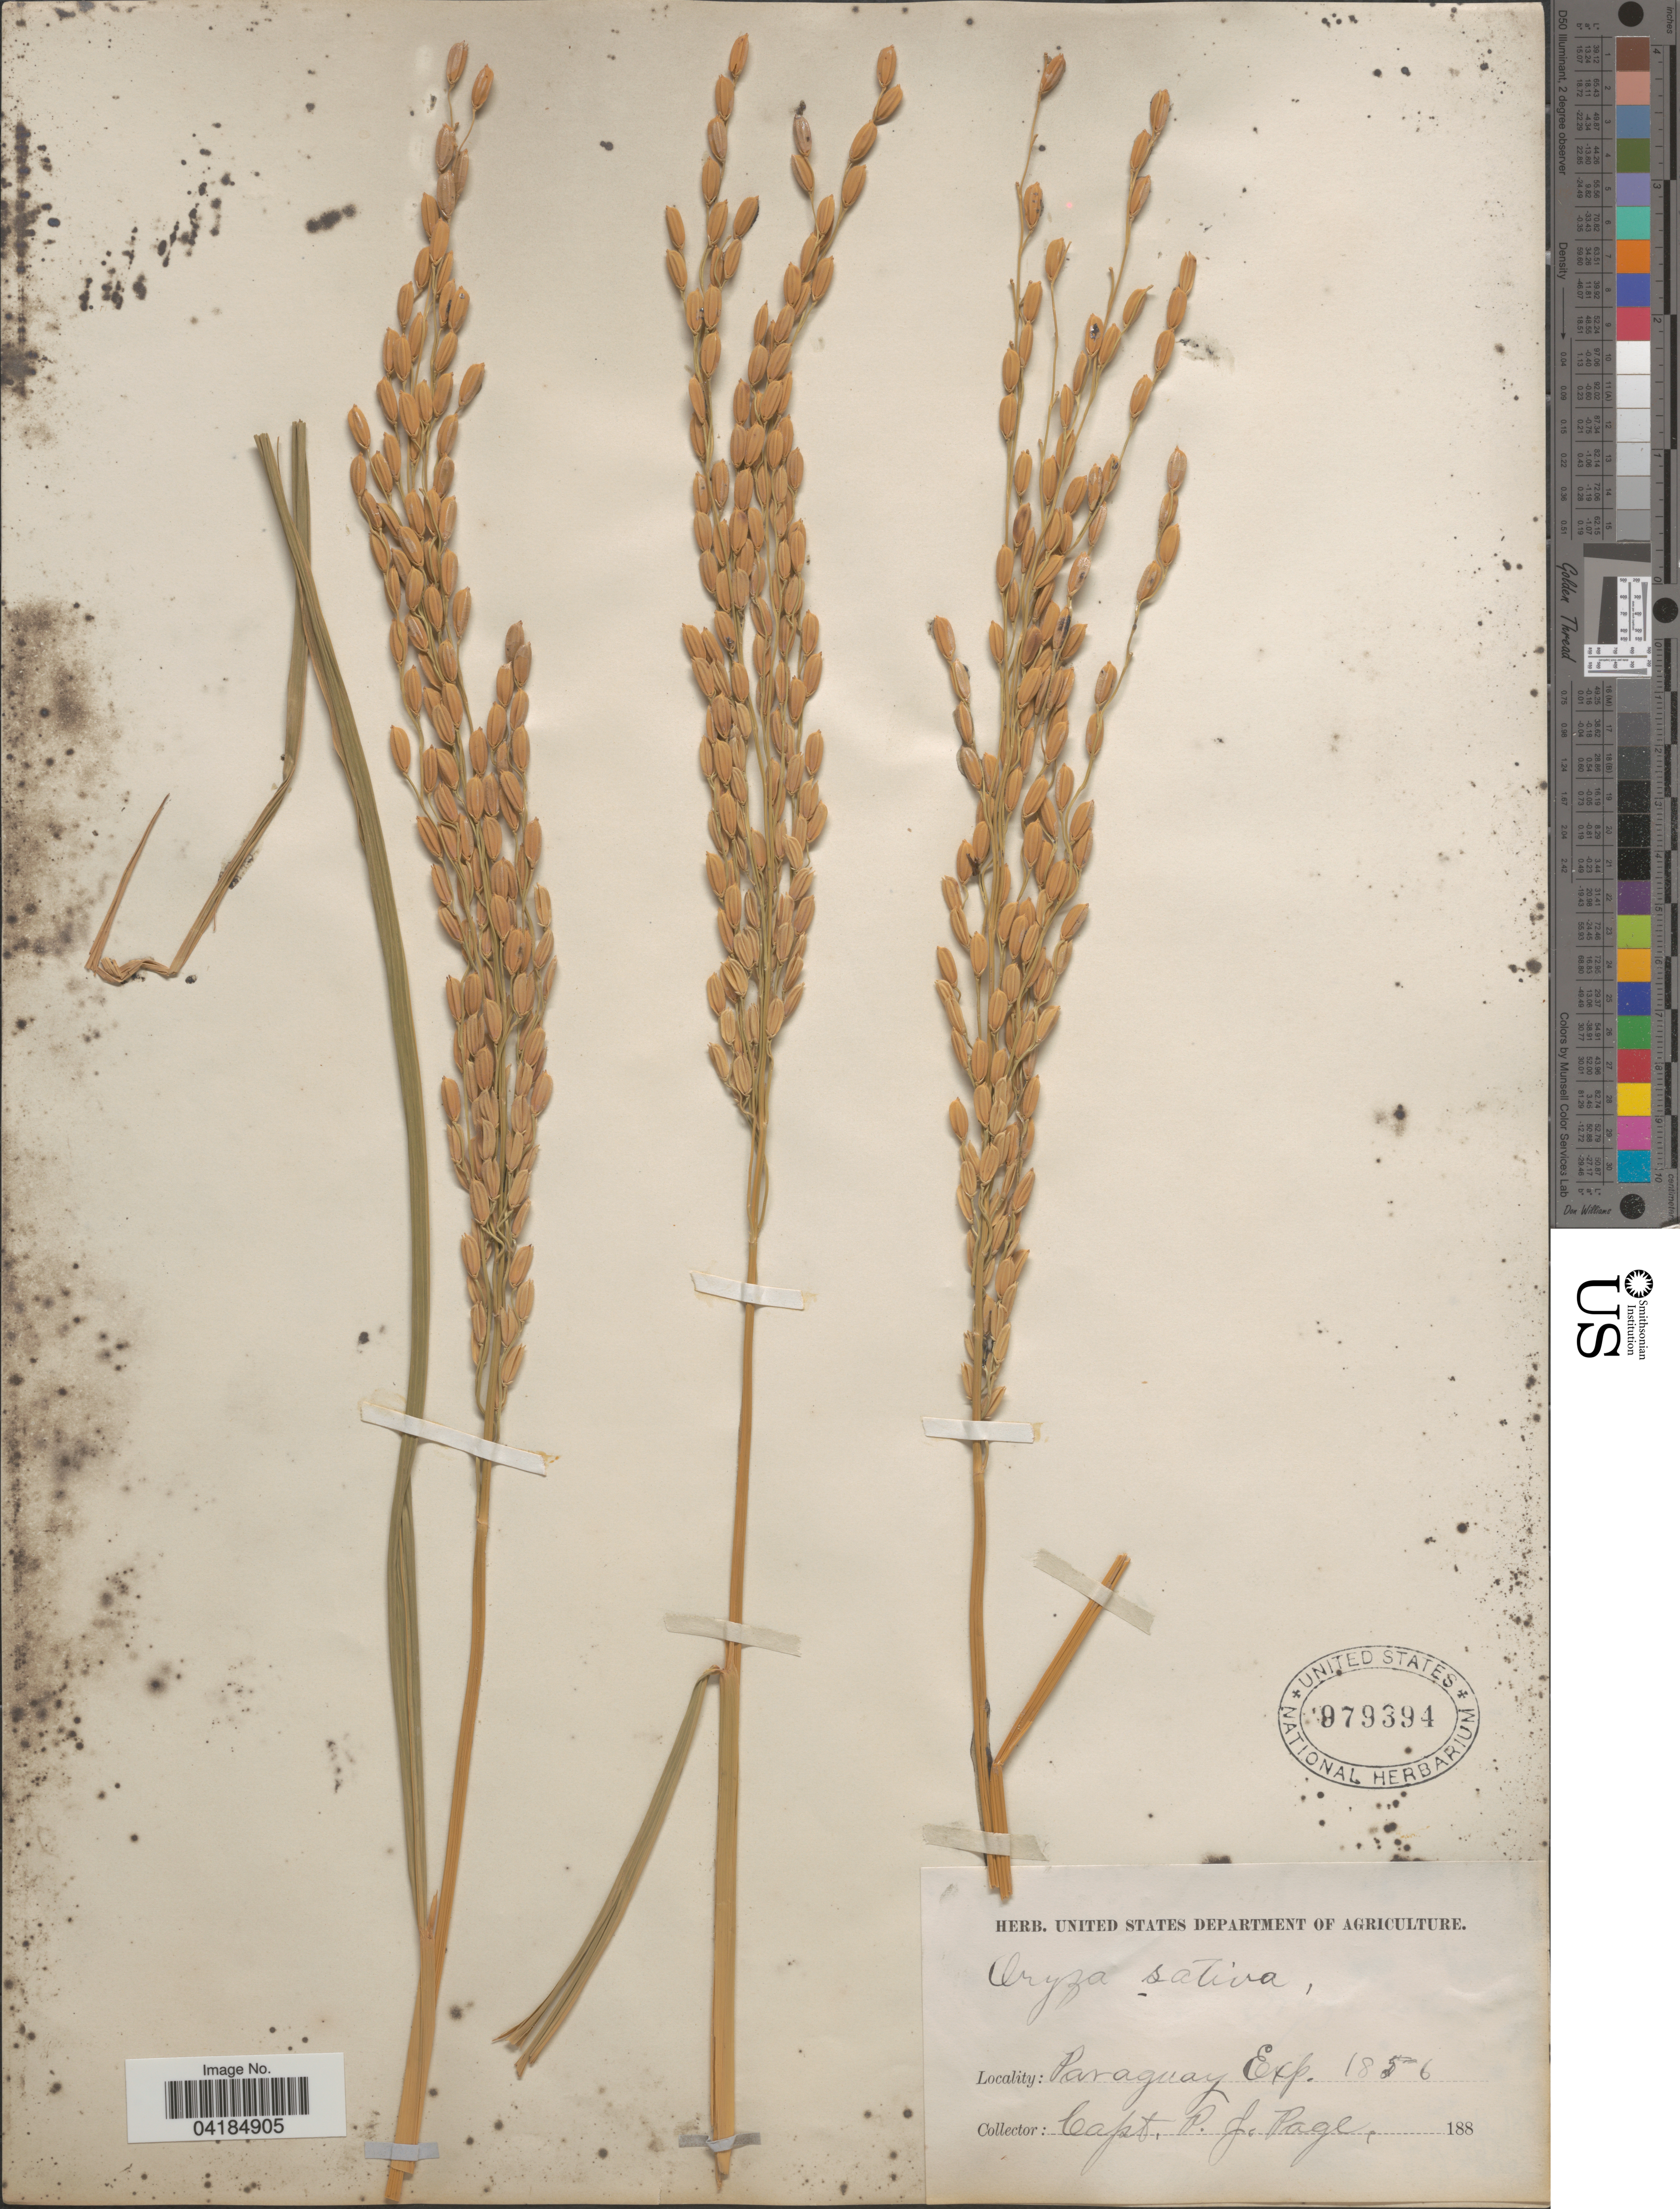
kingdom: Plantae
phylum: Tracheophyta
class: Liliopsida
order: Poales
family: Poaceae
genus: Oryza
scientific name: Oryza sativa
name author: L.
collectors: P. Page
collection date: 1856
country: Paraguay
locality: Paraguay Exp. 1856.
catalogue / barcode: US 979394